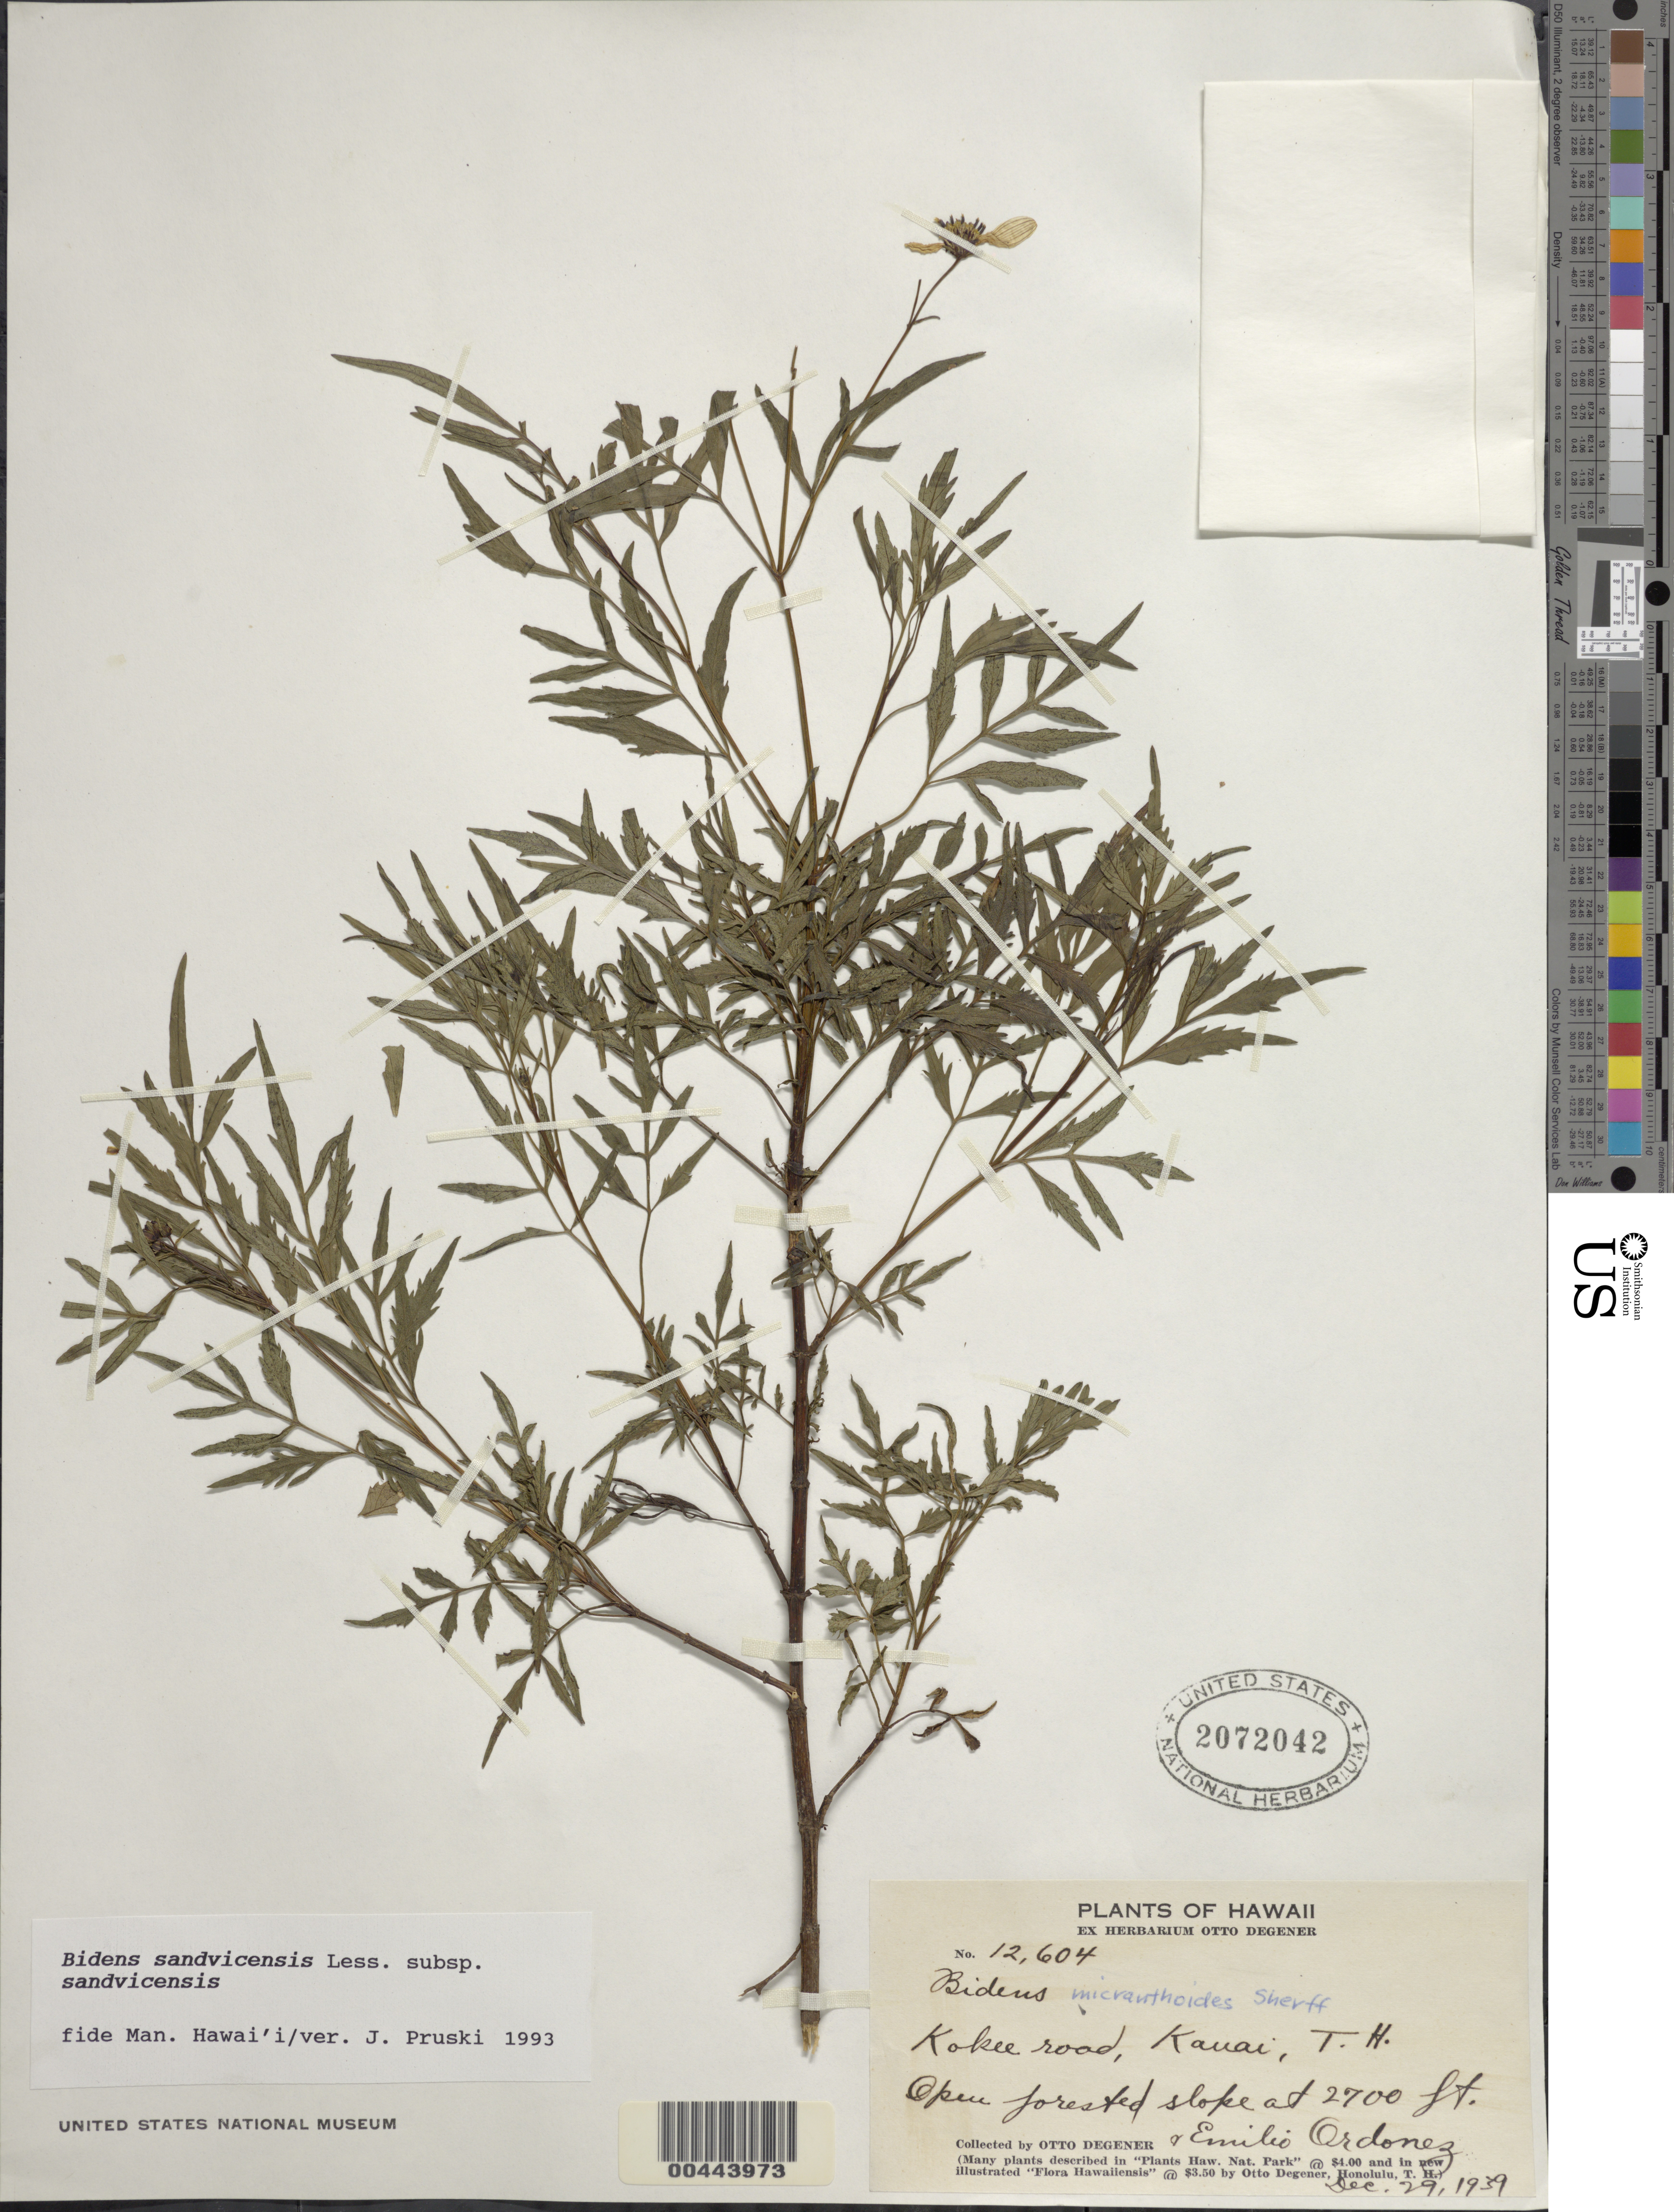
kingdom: Plantae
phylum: Tracheophyta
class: Magnoliopsida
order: Asterales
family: Asteraceae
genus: Bidens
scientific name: Bidens sandvicensis subsp. sandvicensis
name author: Less.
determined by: Pruski, J. F.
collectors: O. Degener & E. Ordonez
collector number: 12604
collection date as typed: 29 Dec 1939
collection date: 1939-12-29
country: United States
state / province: Hawaii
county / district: Kauai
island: Kaua'i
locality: Kokee road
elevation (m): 823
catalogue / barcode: US 2072042